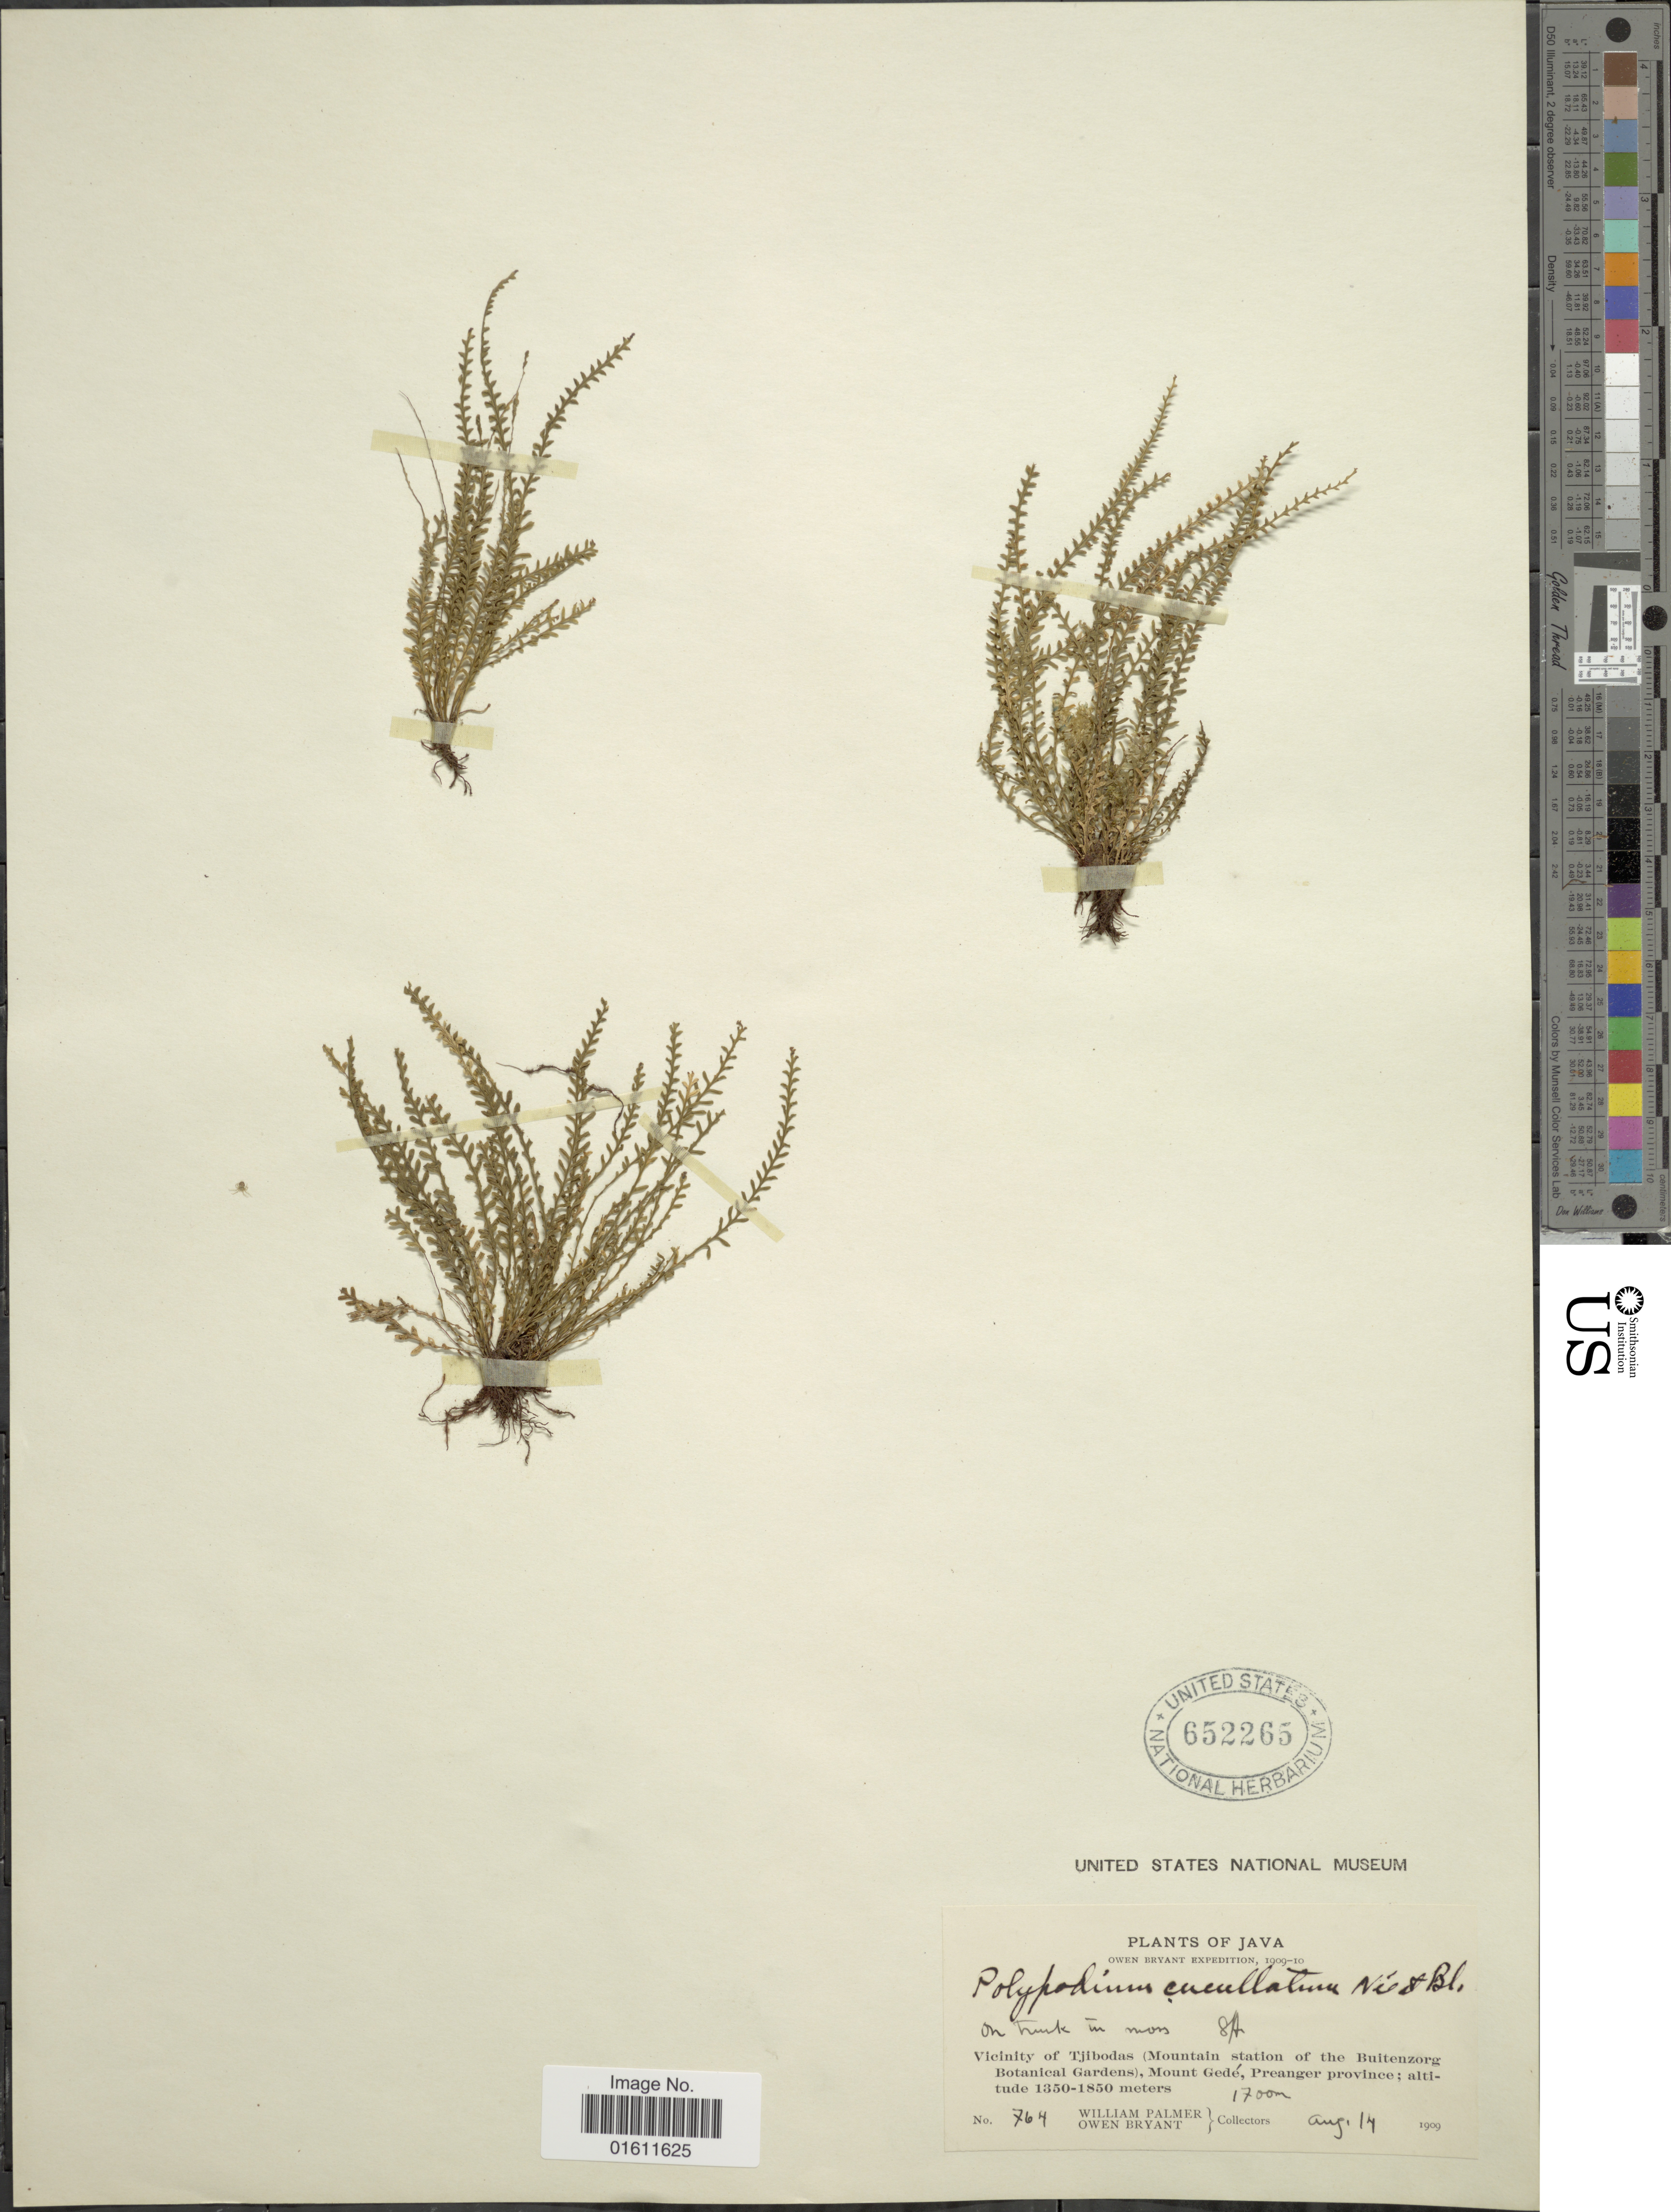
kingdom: Plantae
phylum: Tracheophyta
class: Polypodiopsida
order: Polypodiales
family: Polypodiaceae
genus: Prosaptia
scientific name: Prosaptia cucullatus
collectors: W. Palmer & O. Bryant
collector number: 764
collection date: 1909-08-14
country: Indonesia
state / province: Java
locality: Vicinity of Tjibodas (Mountain station of the Buitenzorge Botanical Gardens), Mount Gedé, Preanger Province.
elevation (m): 1700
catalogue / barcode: US 652265